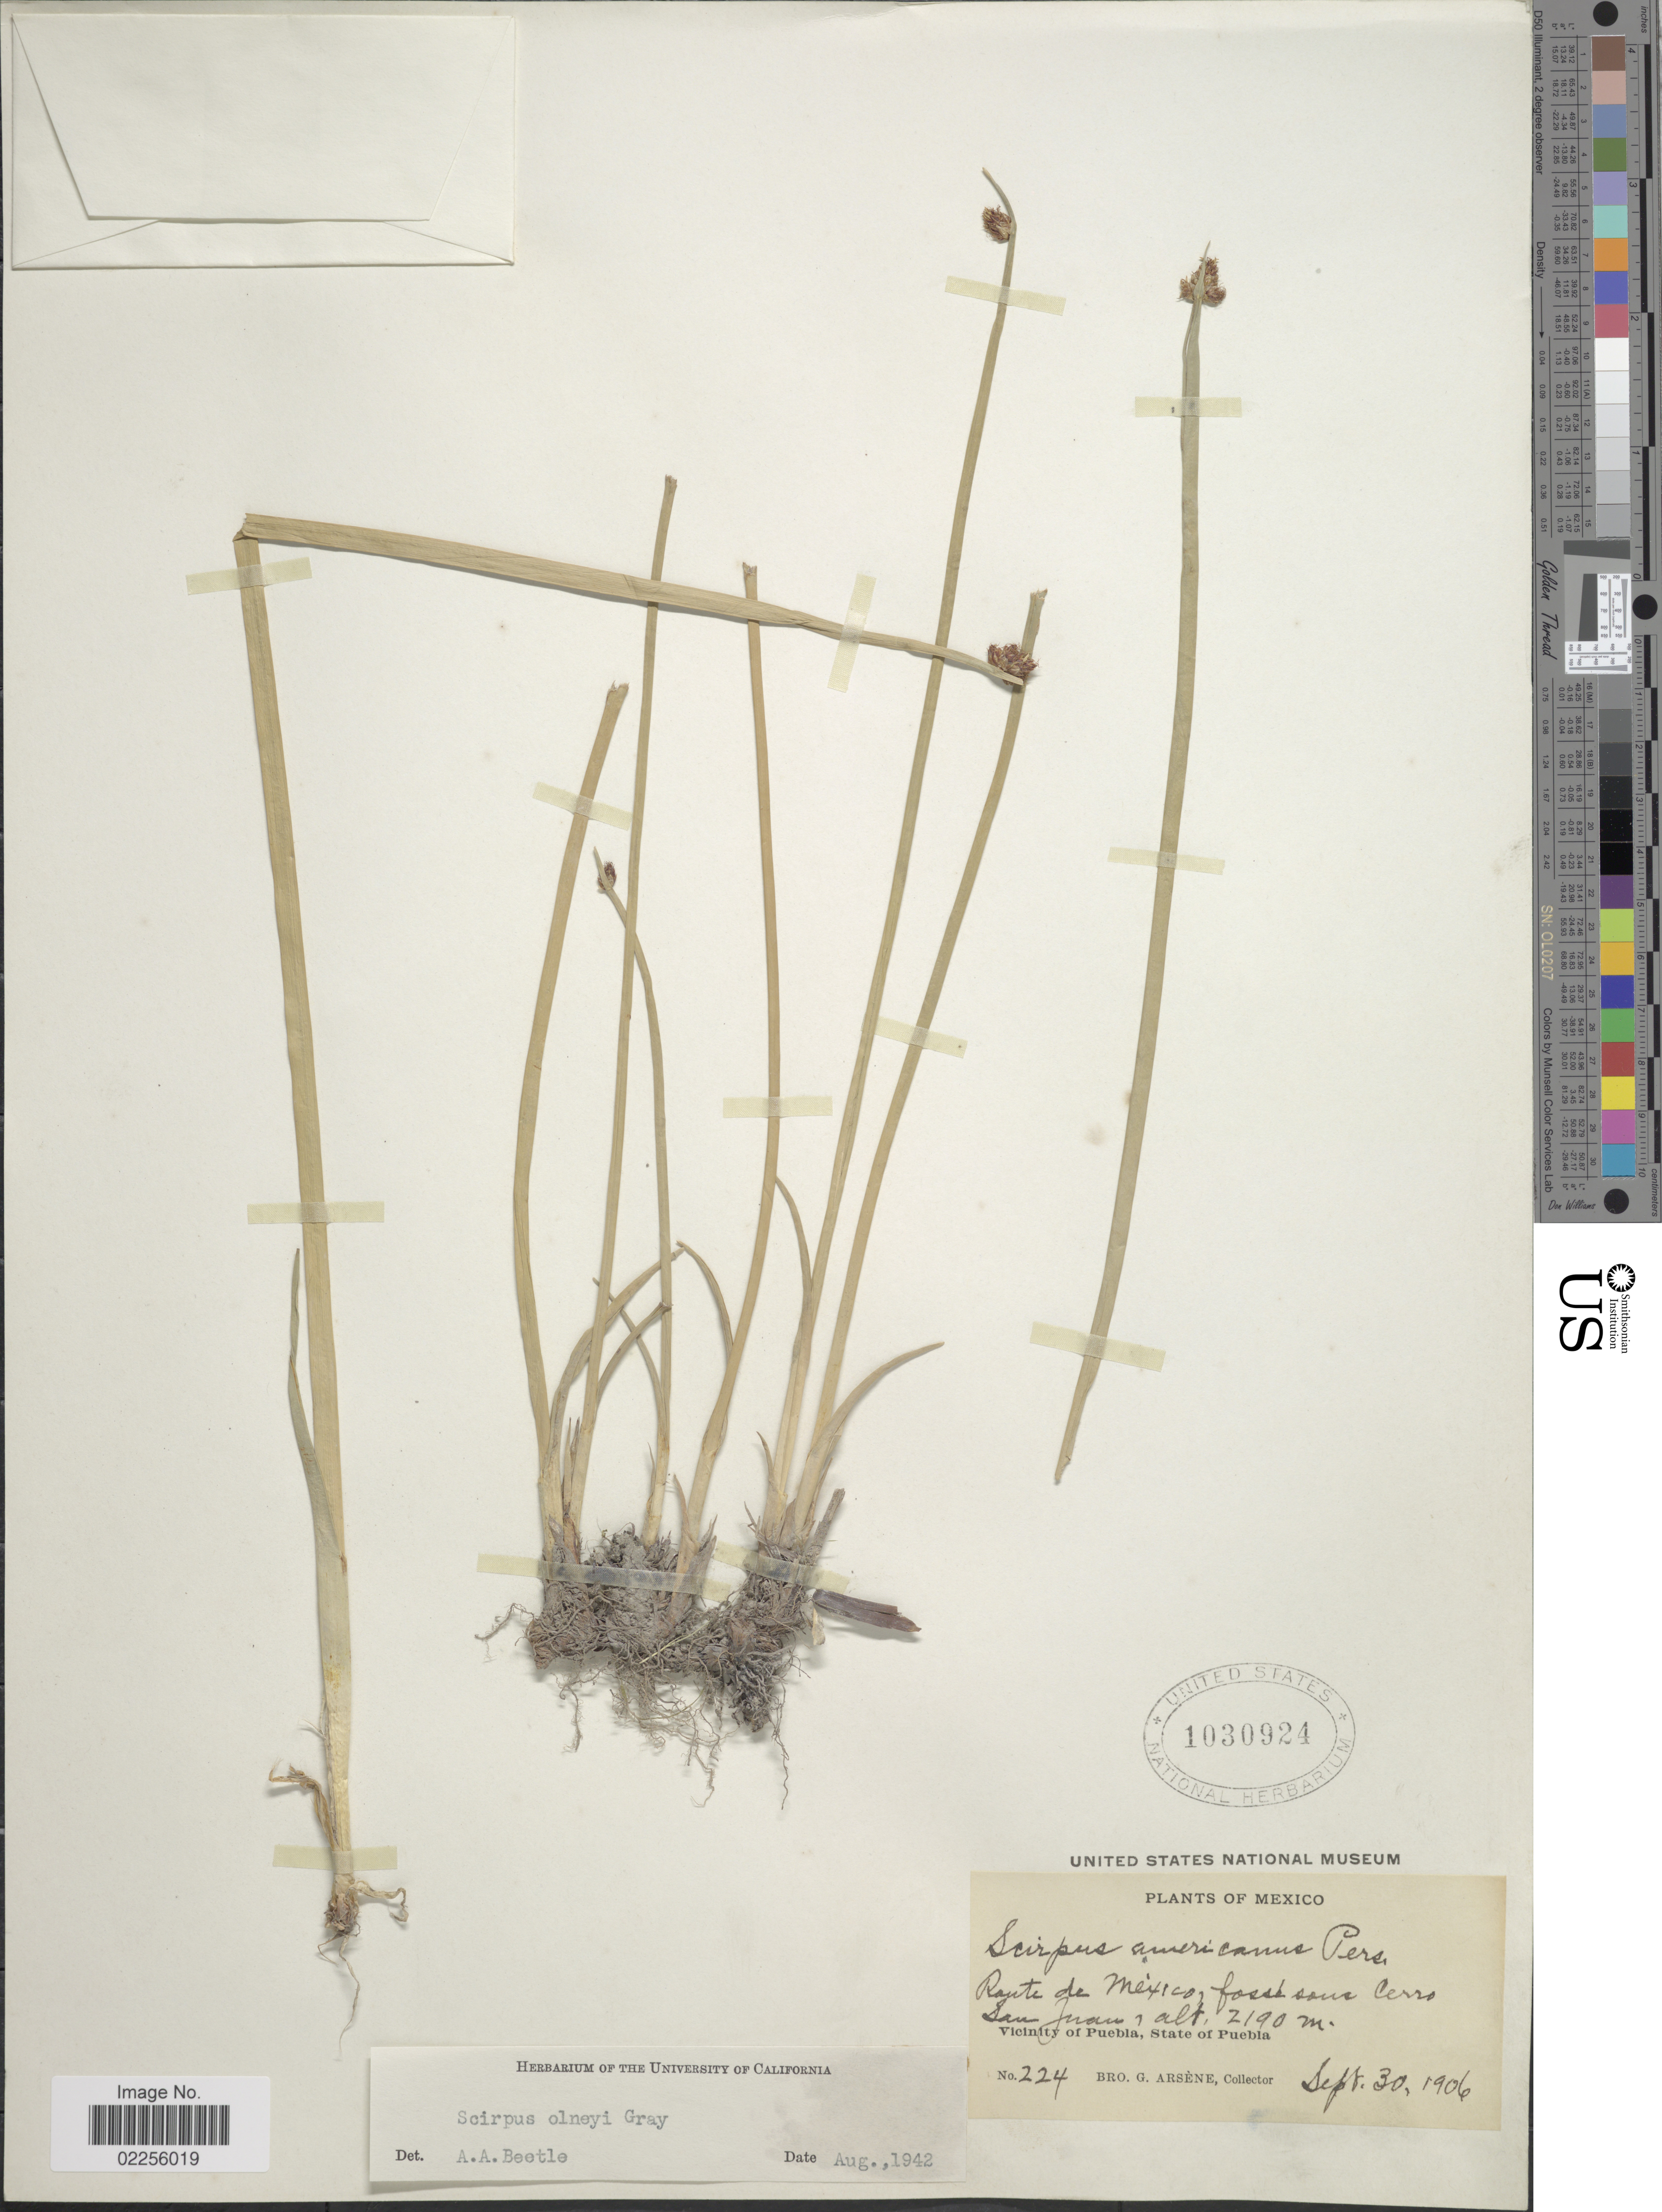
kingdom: Plantae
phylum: Tracheophyta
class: Liliopsida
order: Poales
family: Cyperaceae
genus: Schoenoplectus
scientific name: Schoenoplectus americanus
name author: (Pers.) Volkart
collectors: Bro. G. Arsène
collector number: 224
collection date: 1906-09-30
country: Mexico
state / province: Puebla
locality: Route de México, fossé sous Cerro San Juan, Vicinity of Puebla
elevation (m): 2190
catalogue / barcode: US 1030924